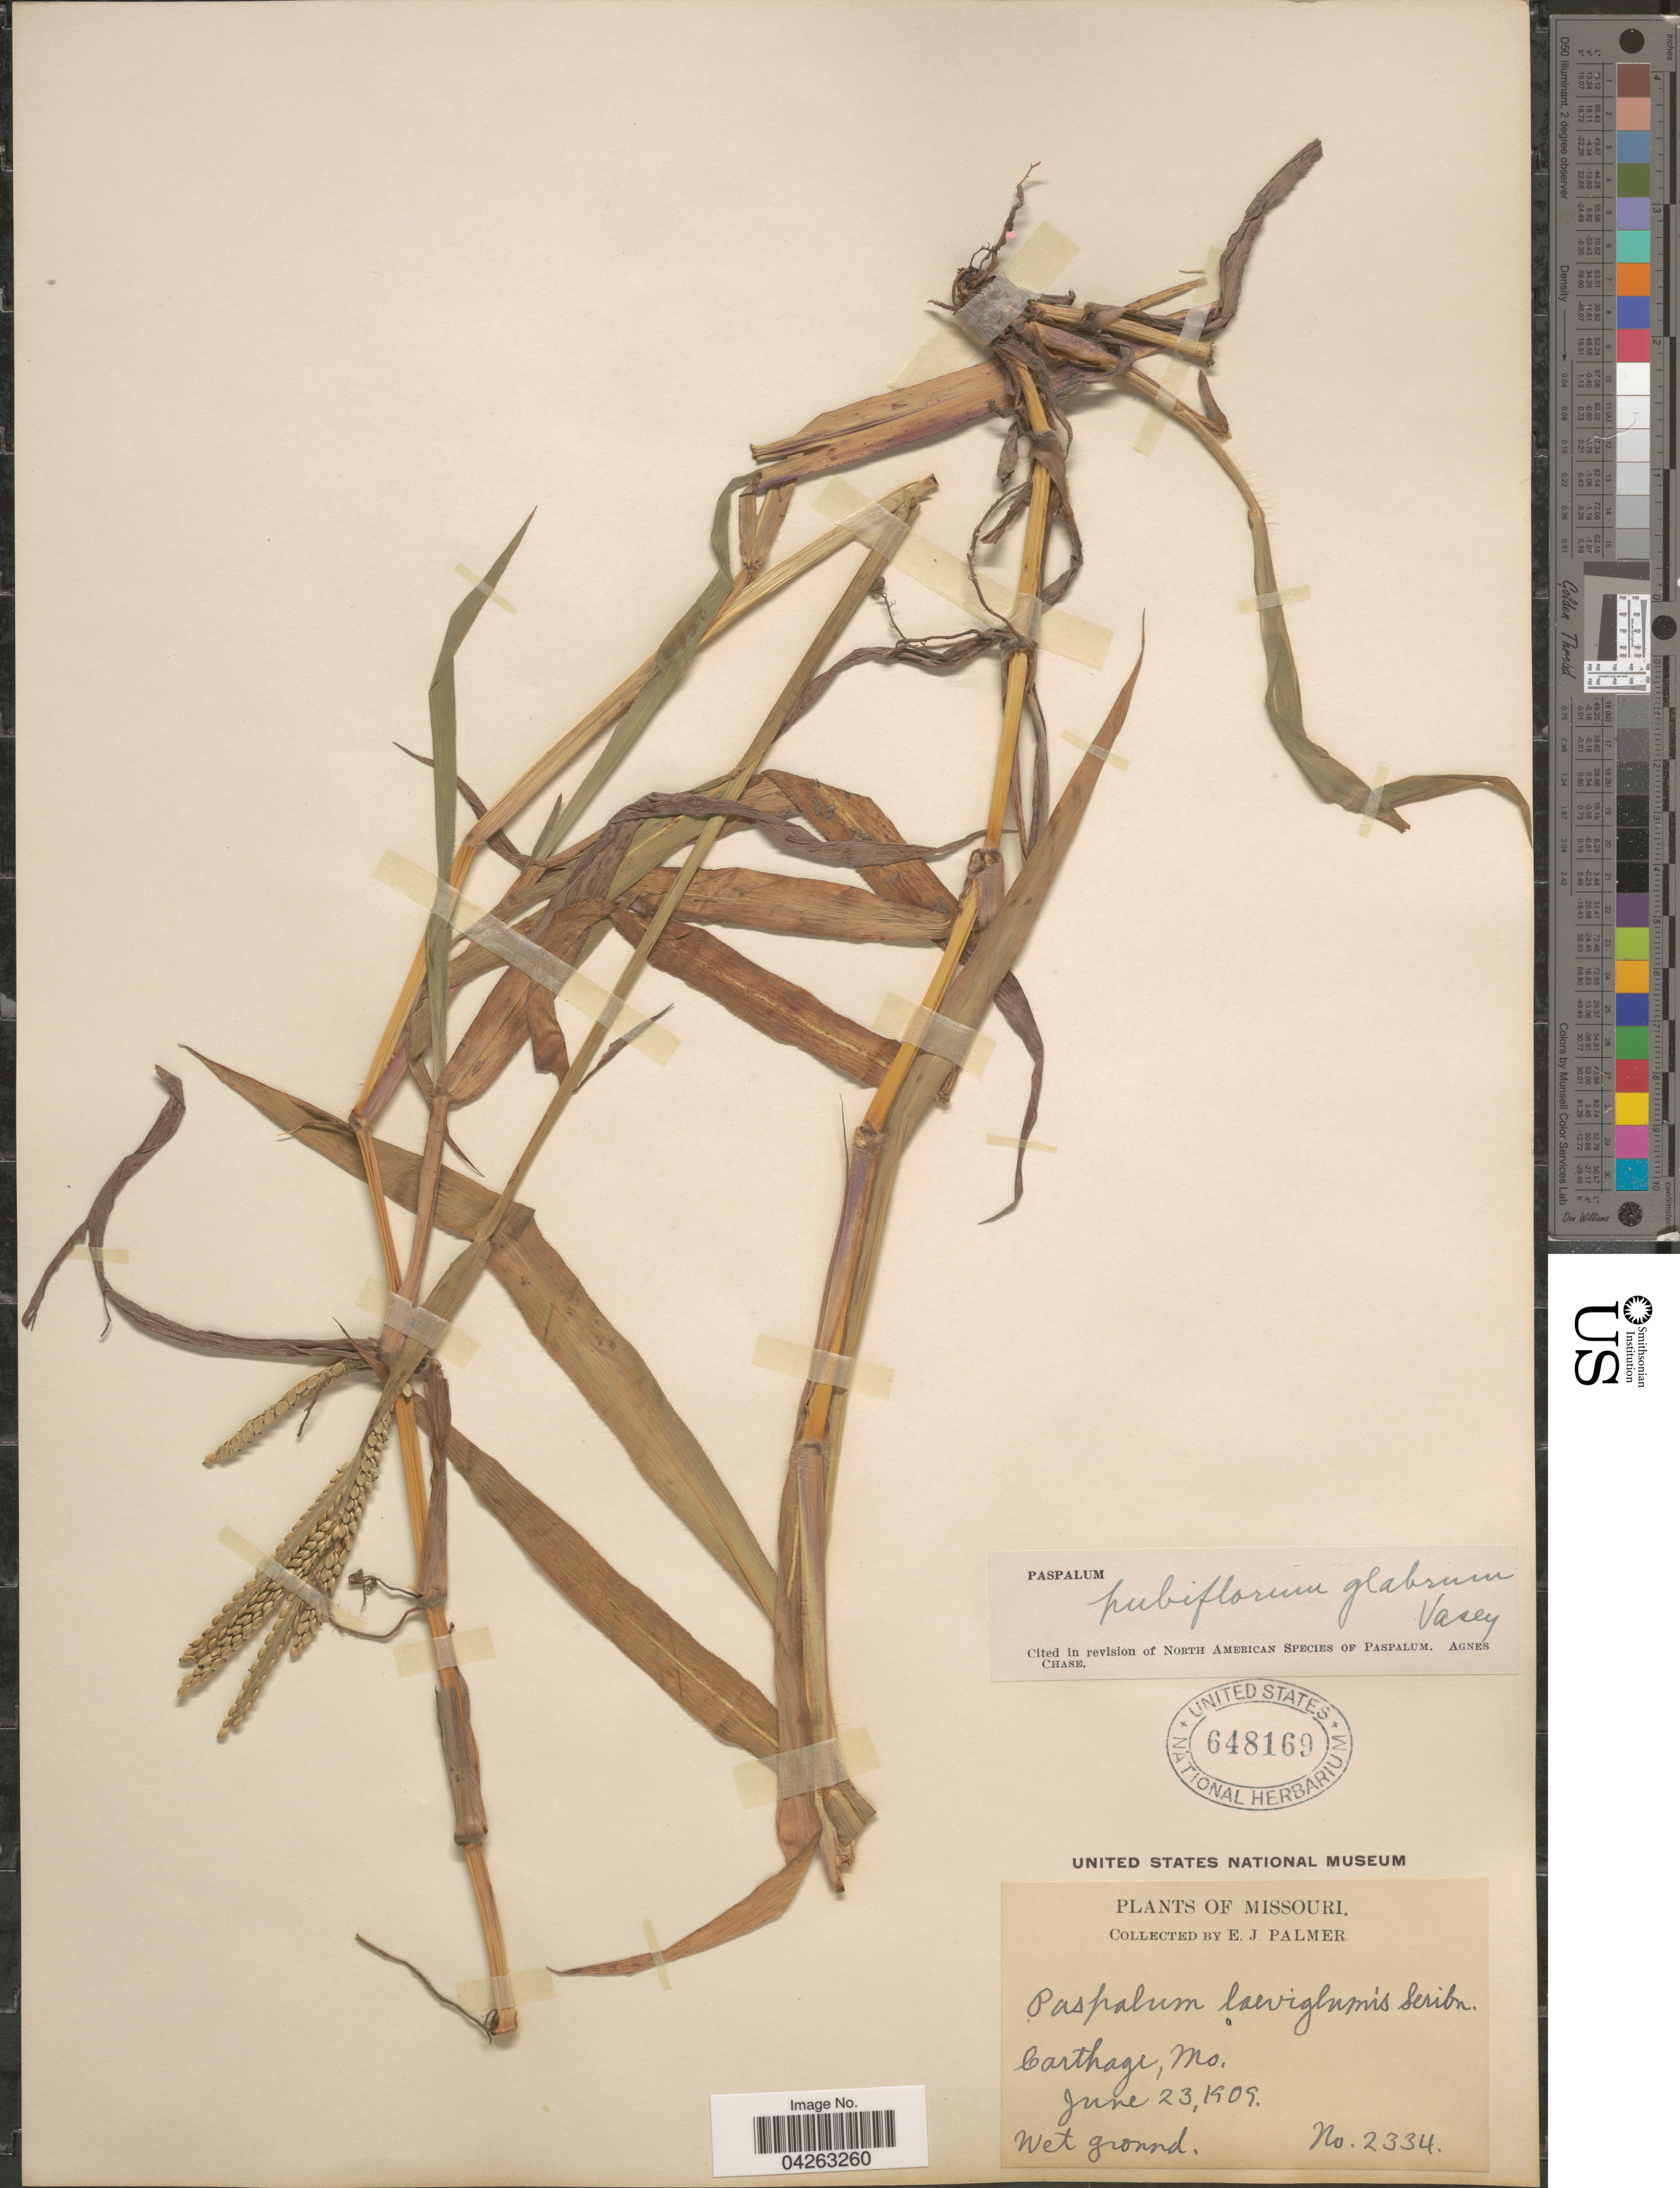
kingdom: Plantae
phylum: Tracheophyta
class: Liliopsida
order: Poales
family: Poaceae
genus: Paspalum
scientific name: Paspalum pubiflorum var. glabrum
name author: Vasey ex Scribn.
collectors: E. J. Palmer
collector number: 2334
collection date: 1909-06-23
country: United States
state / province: Missouri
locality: Carthage.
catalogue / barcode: US 648169